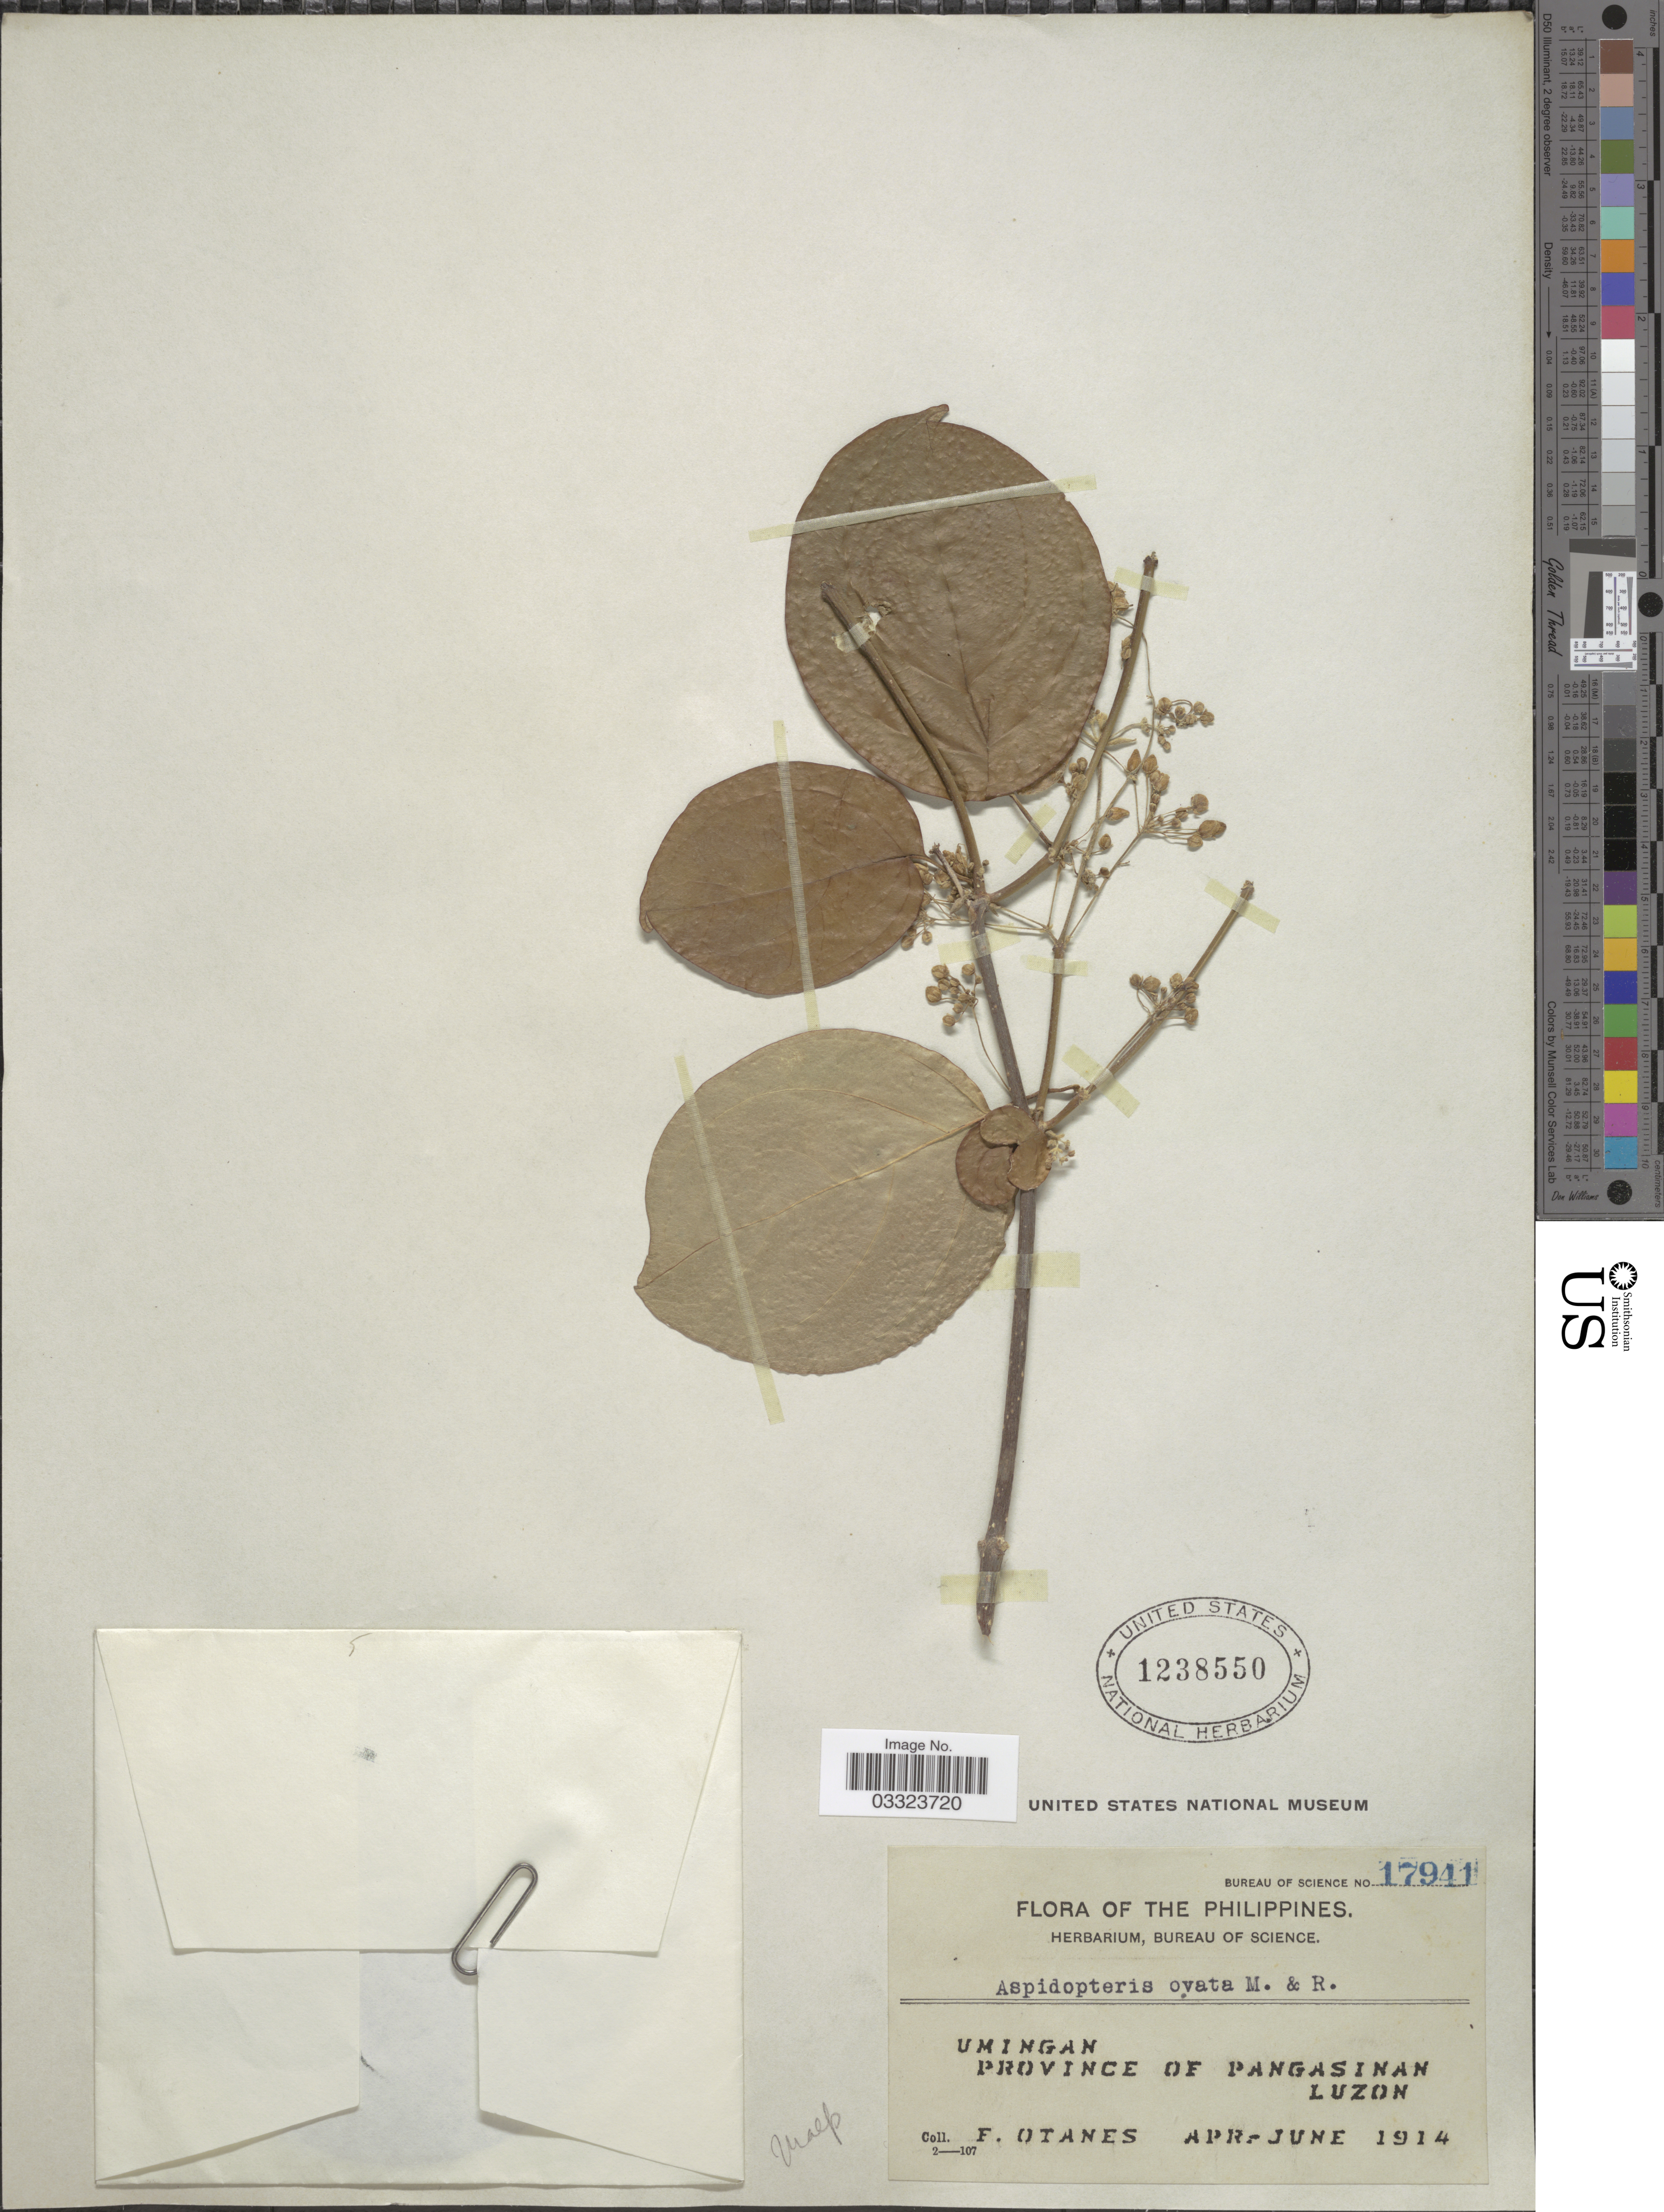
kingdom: Plantae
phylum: Tracheophyta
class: Magnoliopsida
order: Malpighiales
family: Malpighiaceae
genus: Aspidopterys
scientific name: Aspidopterys ovata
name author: Merr. & Rolfe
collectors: F. Q. Otanes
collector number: Bureau of Science 17941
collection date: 1914-04/1914-06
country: Philippines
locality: Umingan. Province of Pangasinan. Luzon.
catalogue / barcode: US 1238550